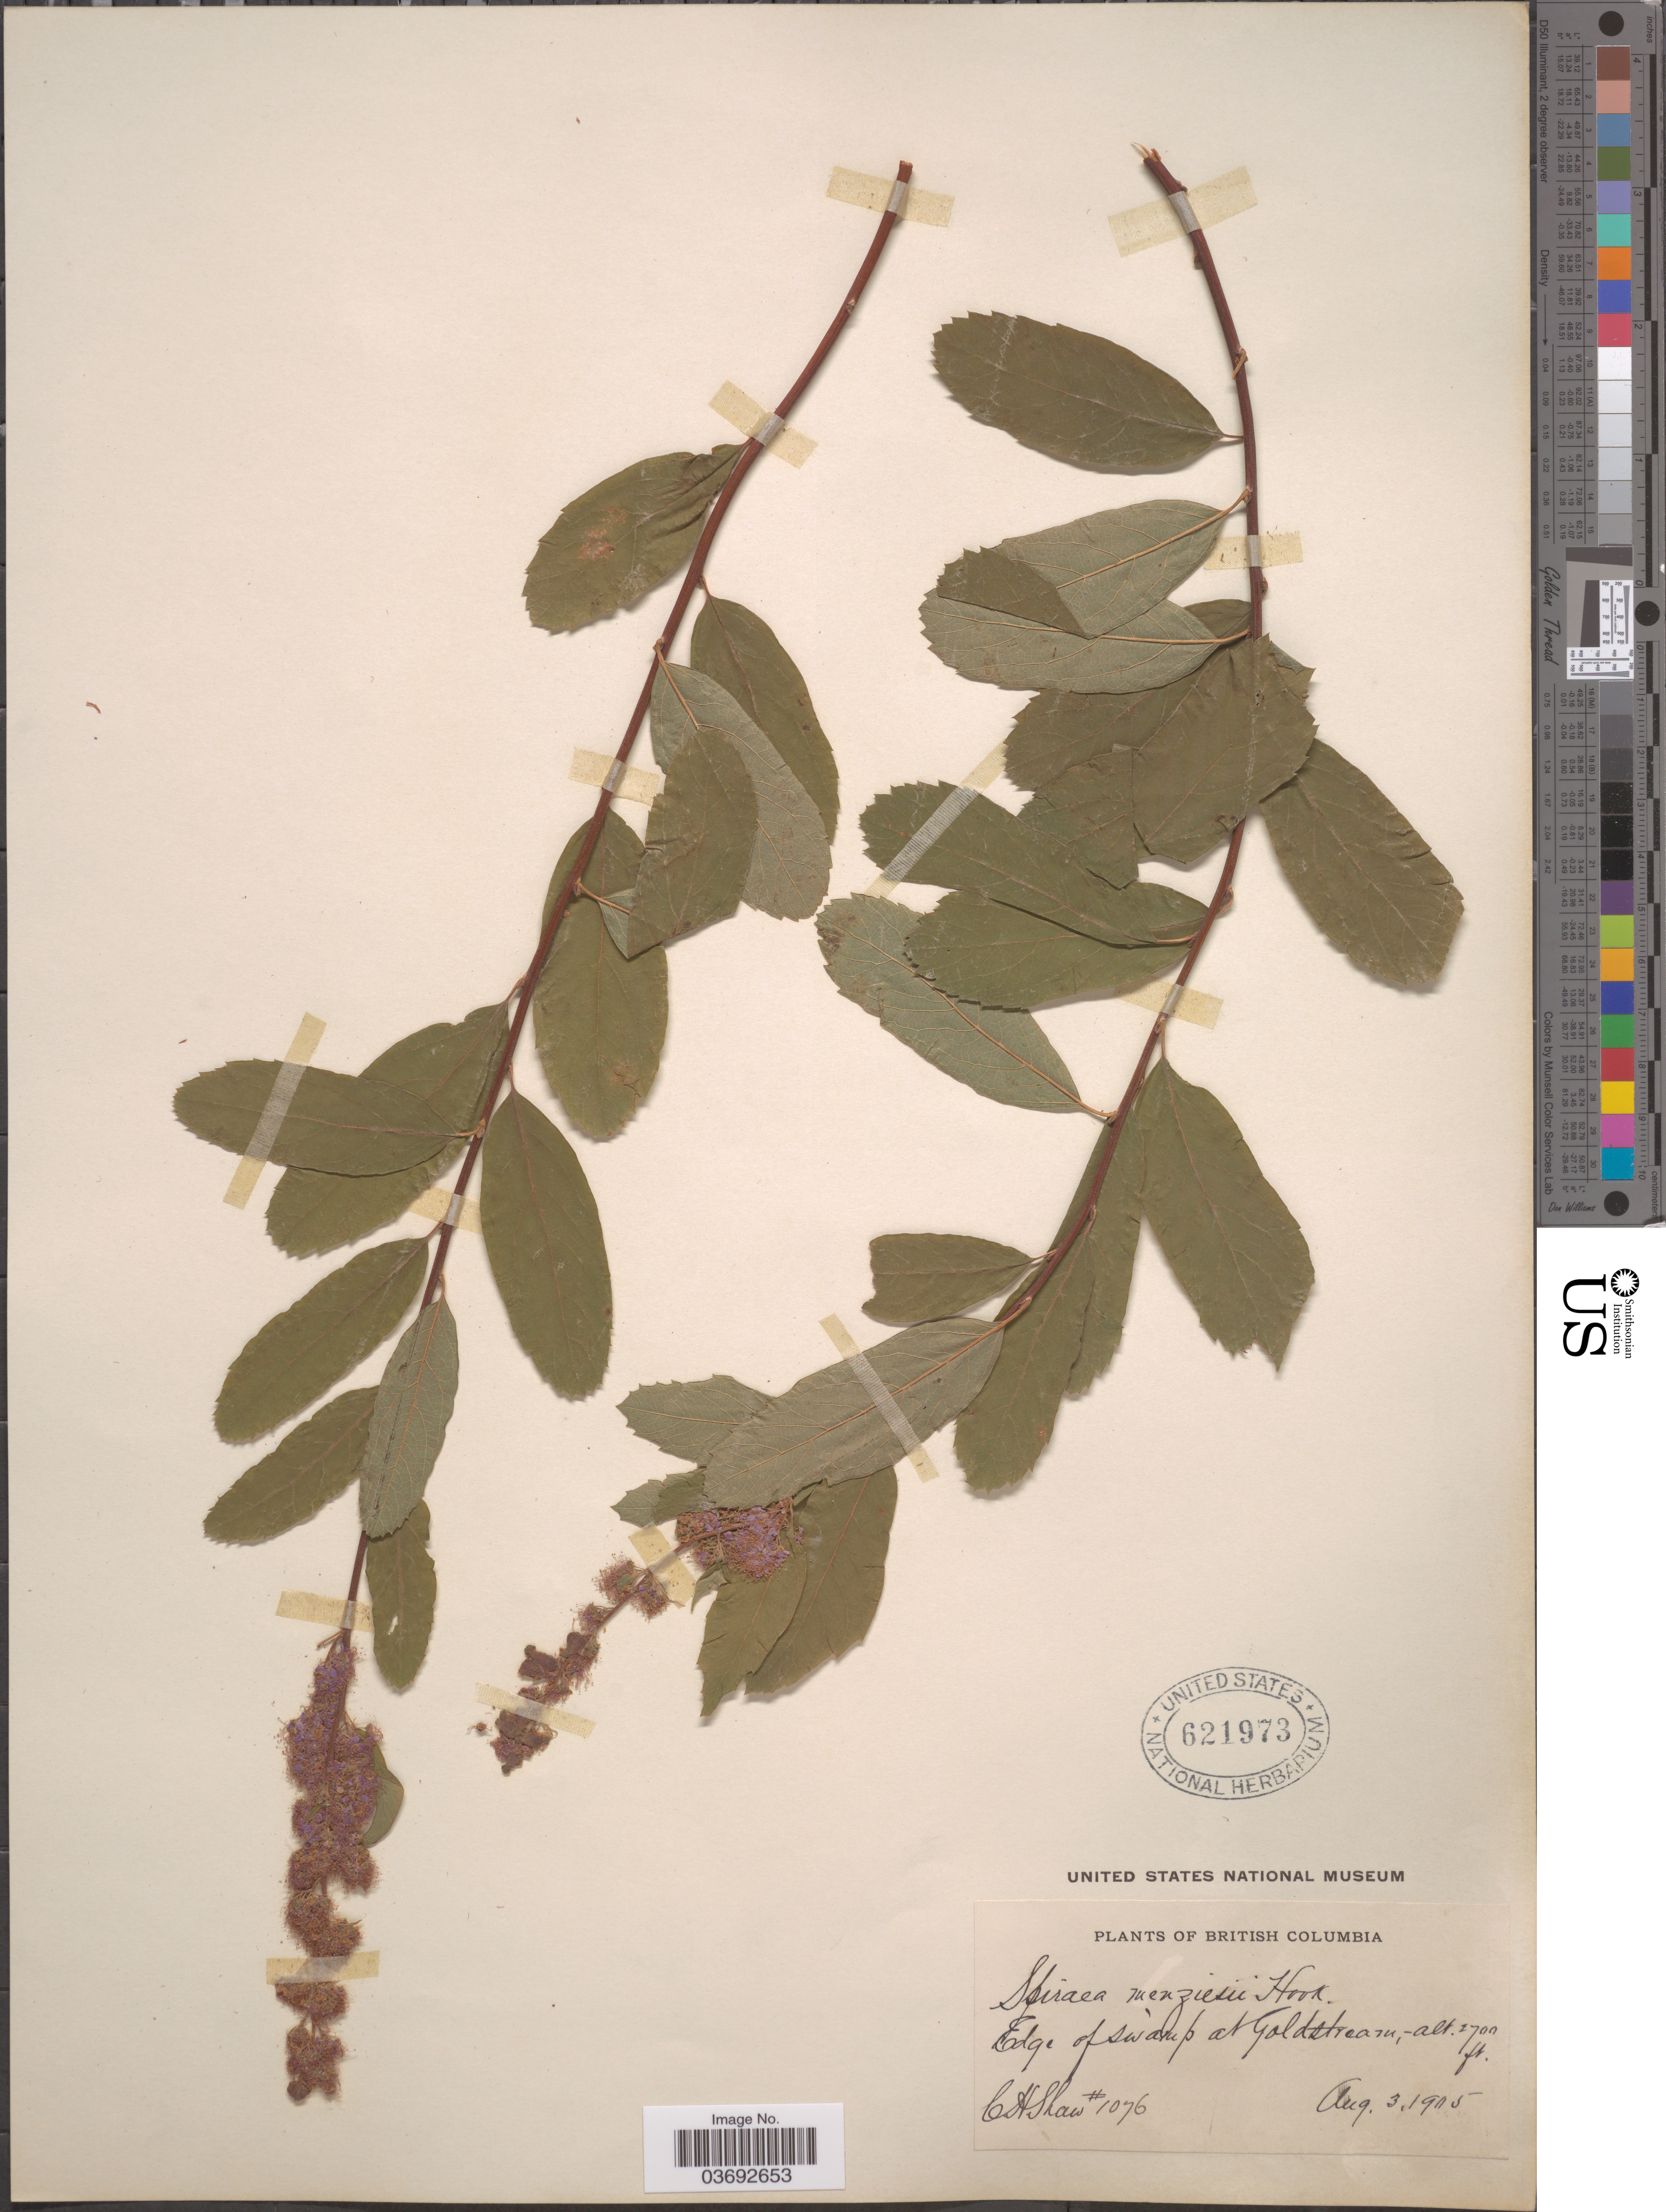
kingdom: Plantae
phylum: Tracheophyta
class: Magnoliopsida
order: Rosales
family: Rosaceae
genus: Spiraea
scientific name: Spiraea menziesii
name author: Hook.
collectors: C. H. Shaw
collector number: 1076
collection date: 1905-08-03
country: Canada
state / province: British Columbia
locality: Edge of swamp at Goldstream.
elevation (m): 823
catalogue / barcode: US 621973